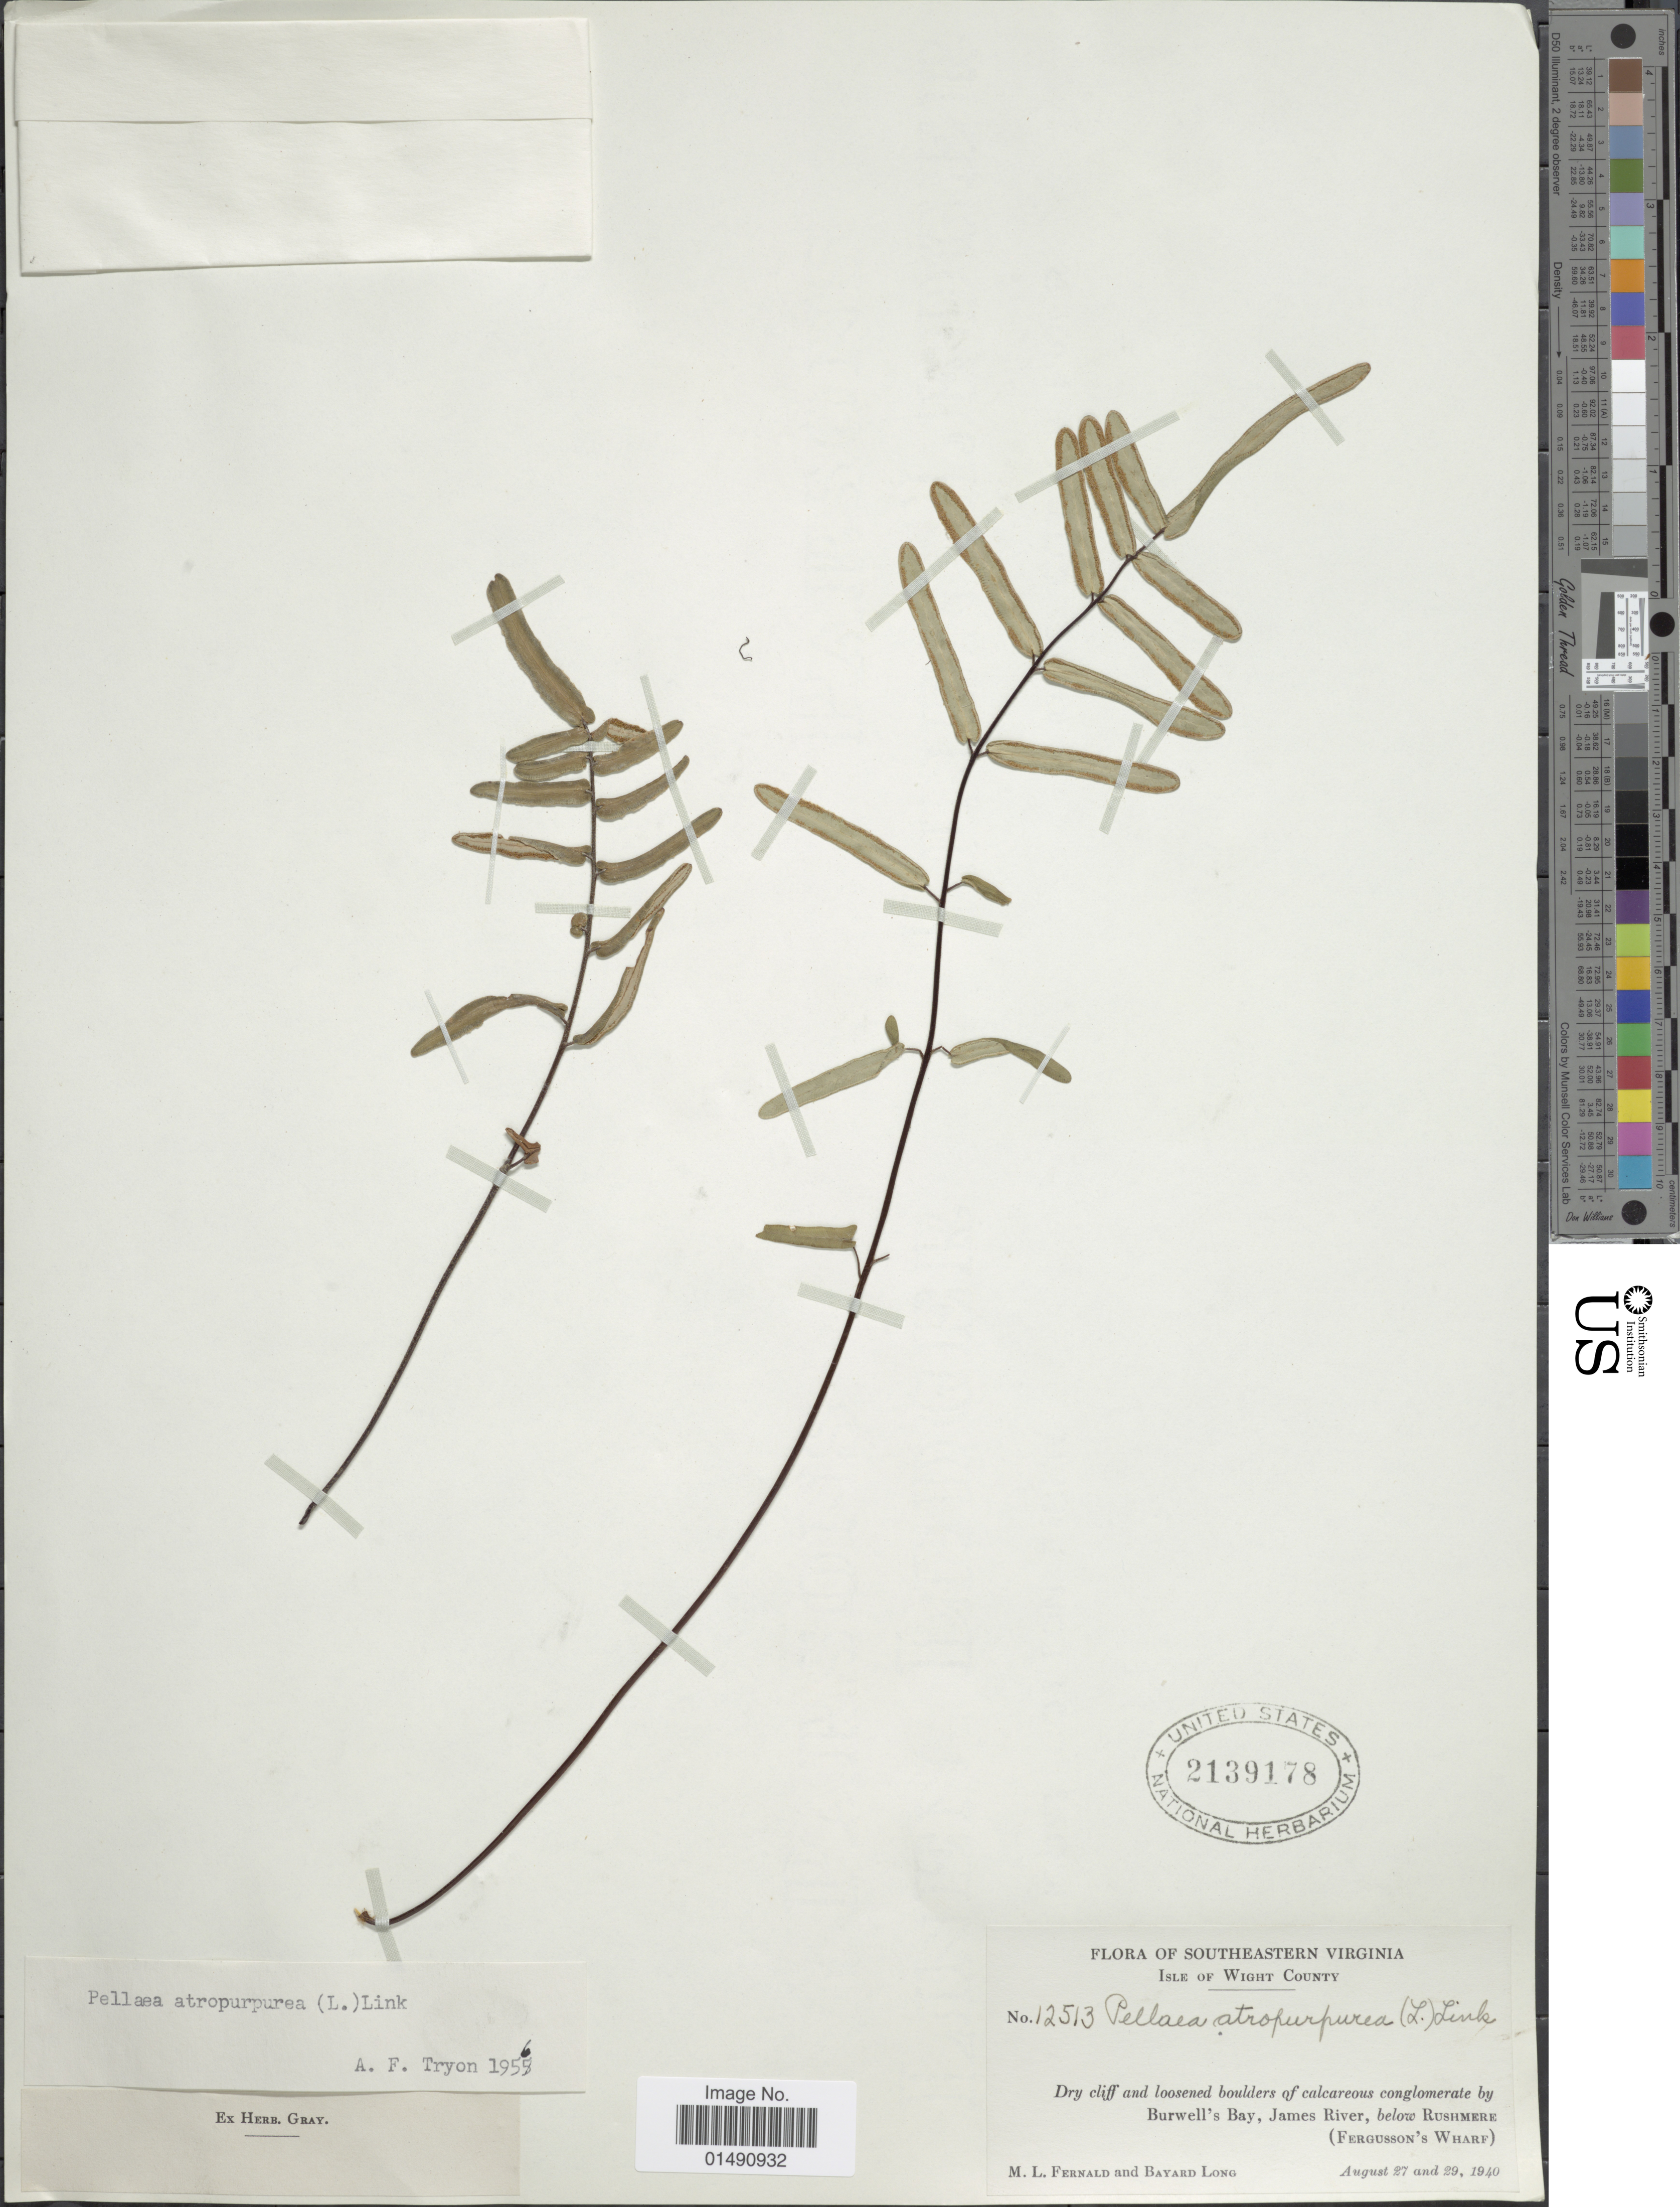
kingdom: Plantae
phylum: Tracheophyta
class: Polypodiopsida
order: Polypodiales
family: Pteridaceae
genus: Pellaea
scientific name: Pellaea atropurpurea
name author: (L.) Link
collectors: M. L. Fernald & B. H. Long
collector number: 12513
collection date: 1940-08-27/1940-08-29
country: United States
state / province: Virginia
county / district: Isle of Wight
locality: Southeastern Virginia, Isle of Wright County, Burwell's Bay, James River, below Rushmere (Fergusson's Wharf)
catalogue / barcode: US 2139178